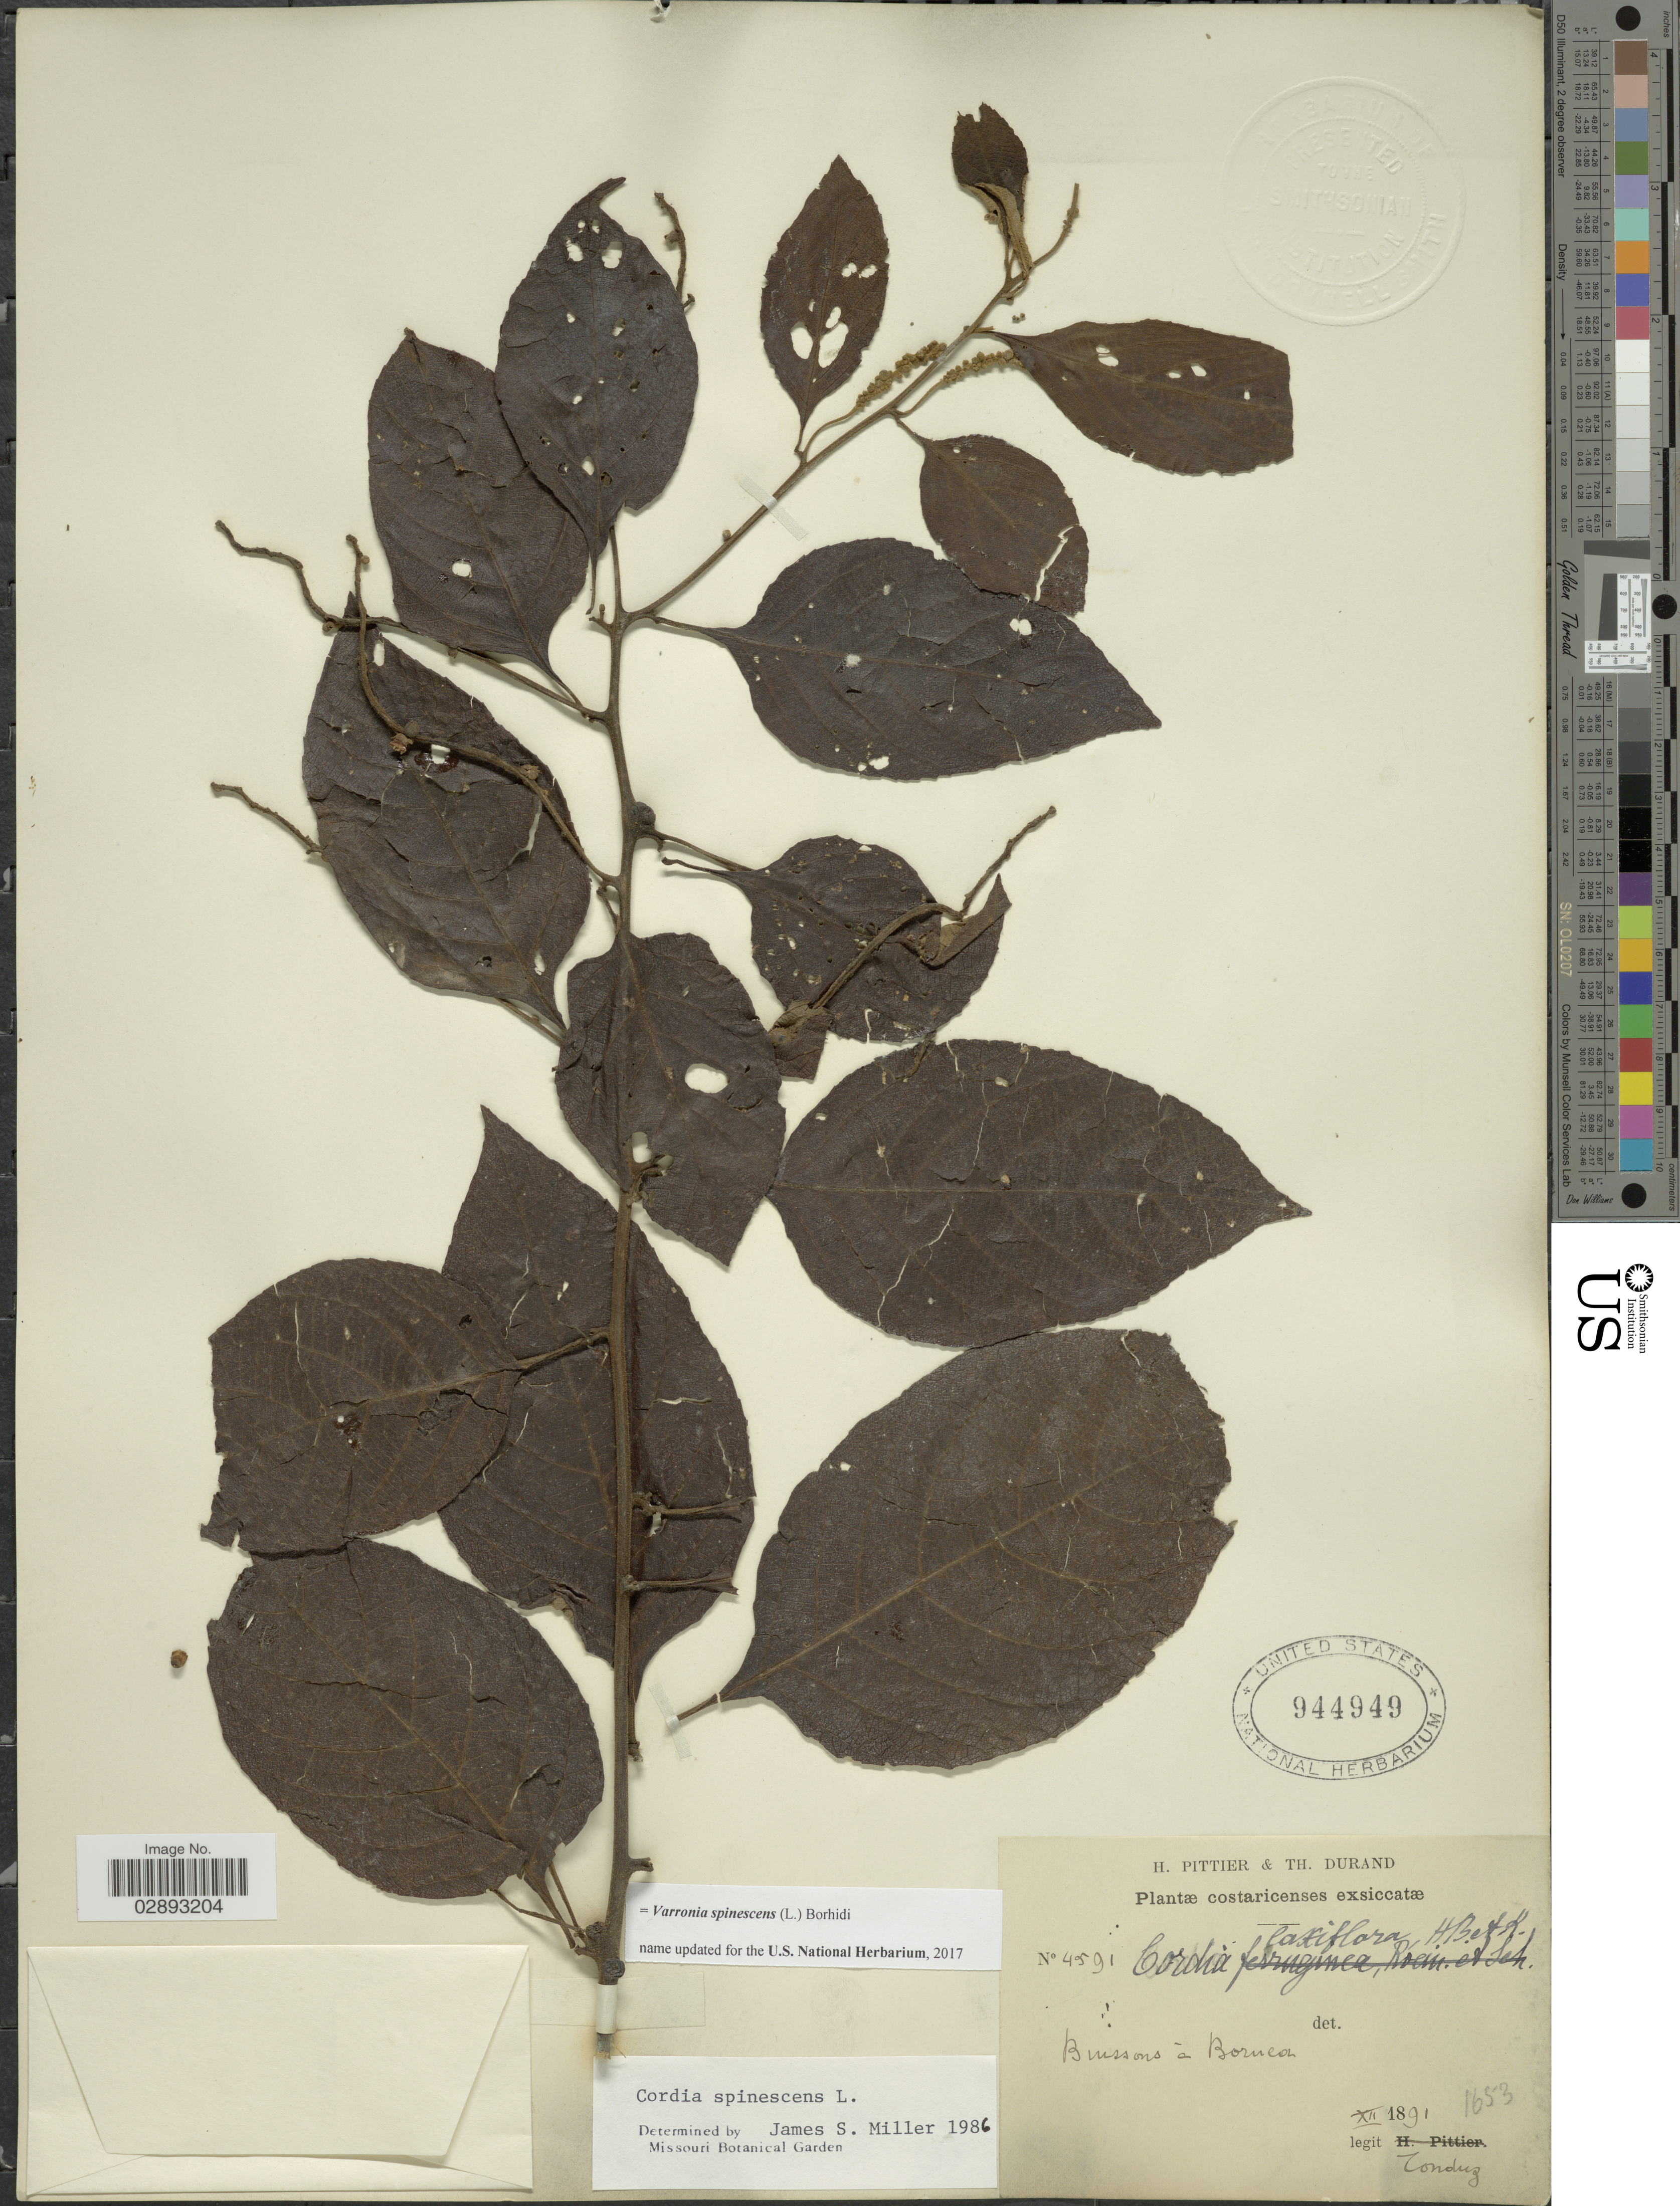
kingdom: Plantae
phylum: Tracheophyta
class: Magnoliopsida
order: Boraginales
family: Cordiaceae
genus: Varronia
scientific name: Varronia spinescens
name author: (L.) Borhidi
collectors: Tonduz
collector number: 4591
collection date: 1891-12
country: Costa Rica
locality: Buissons á Boruca.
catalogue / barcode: US 944949